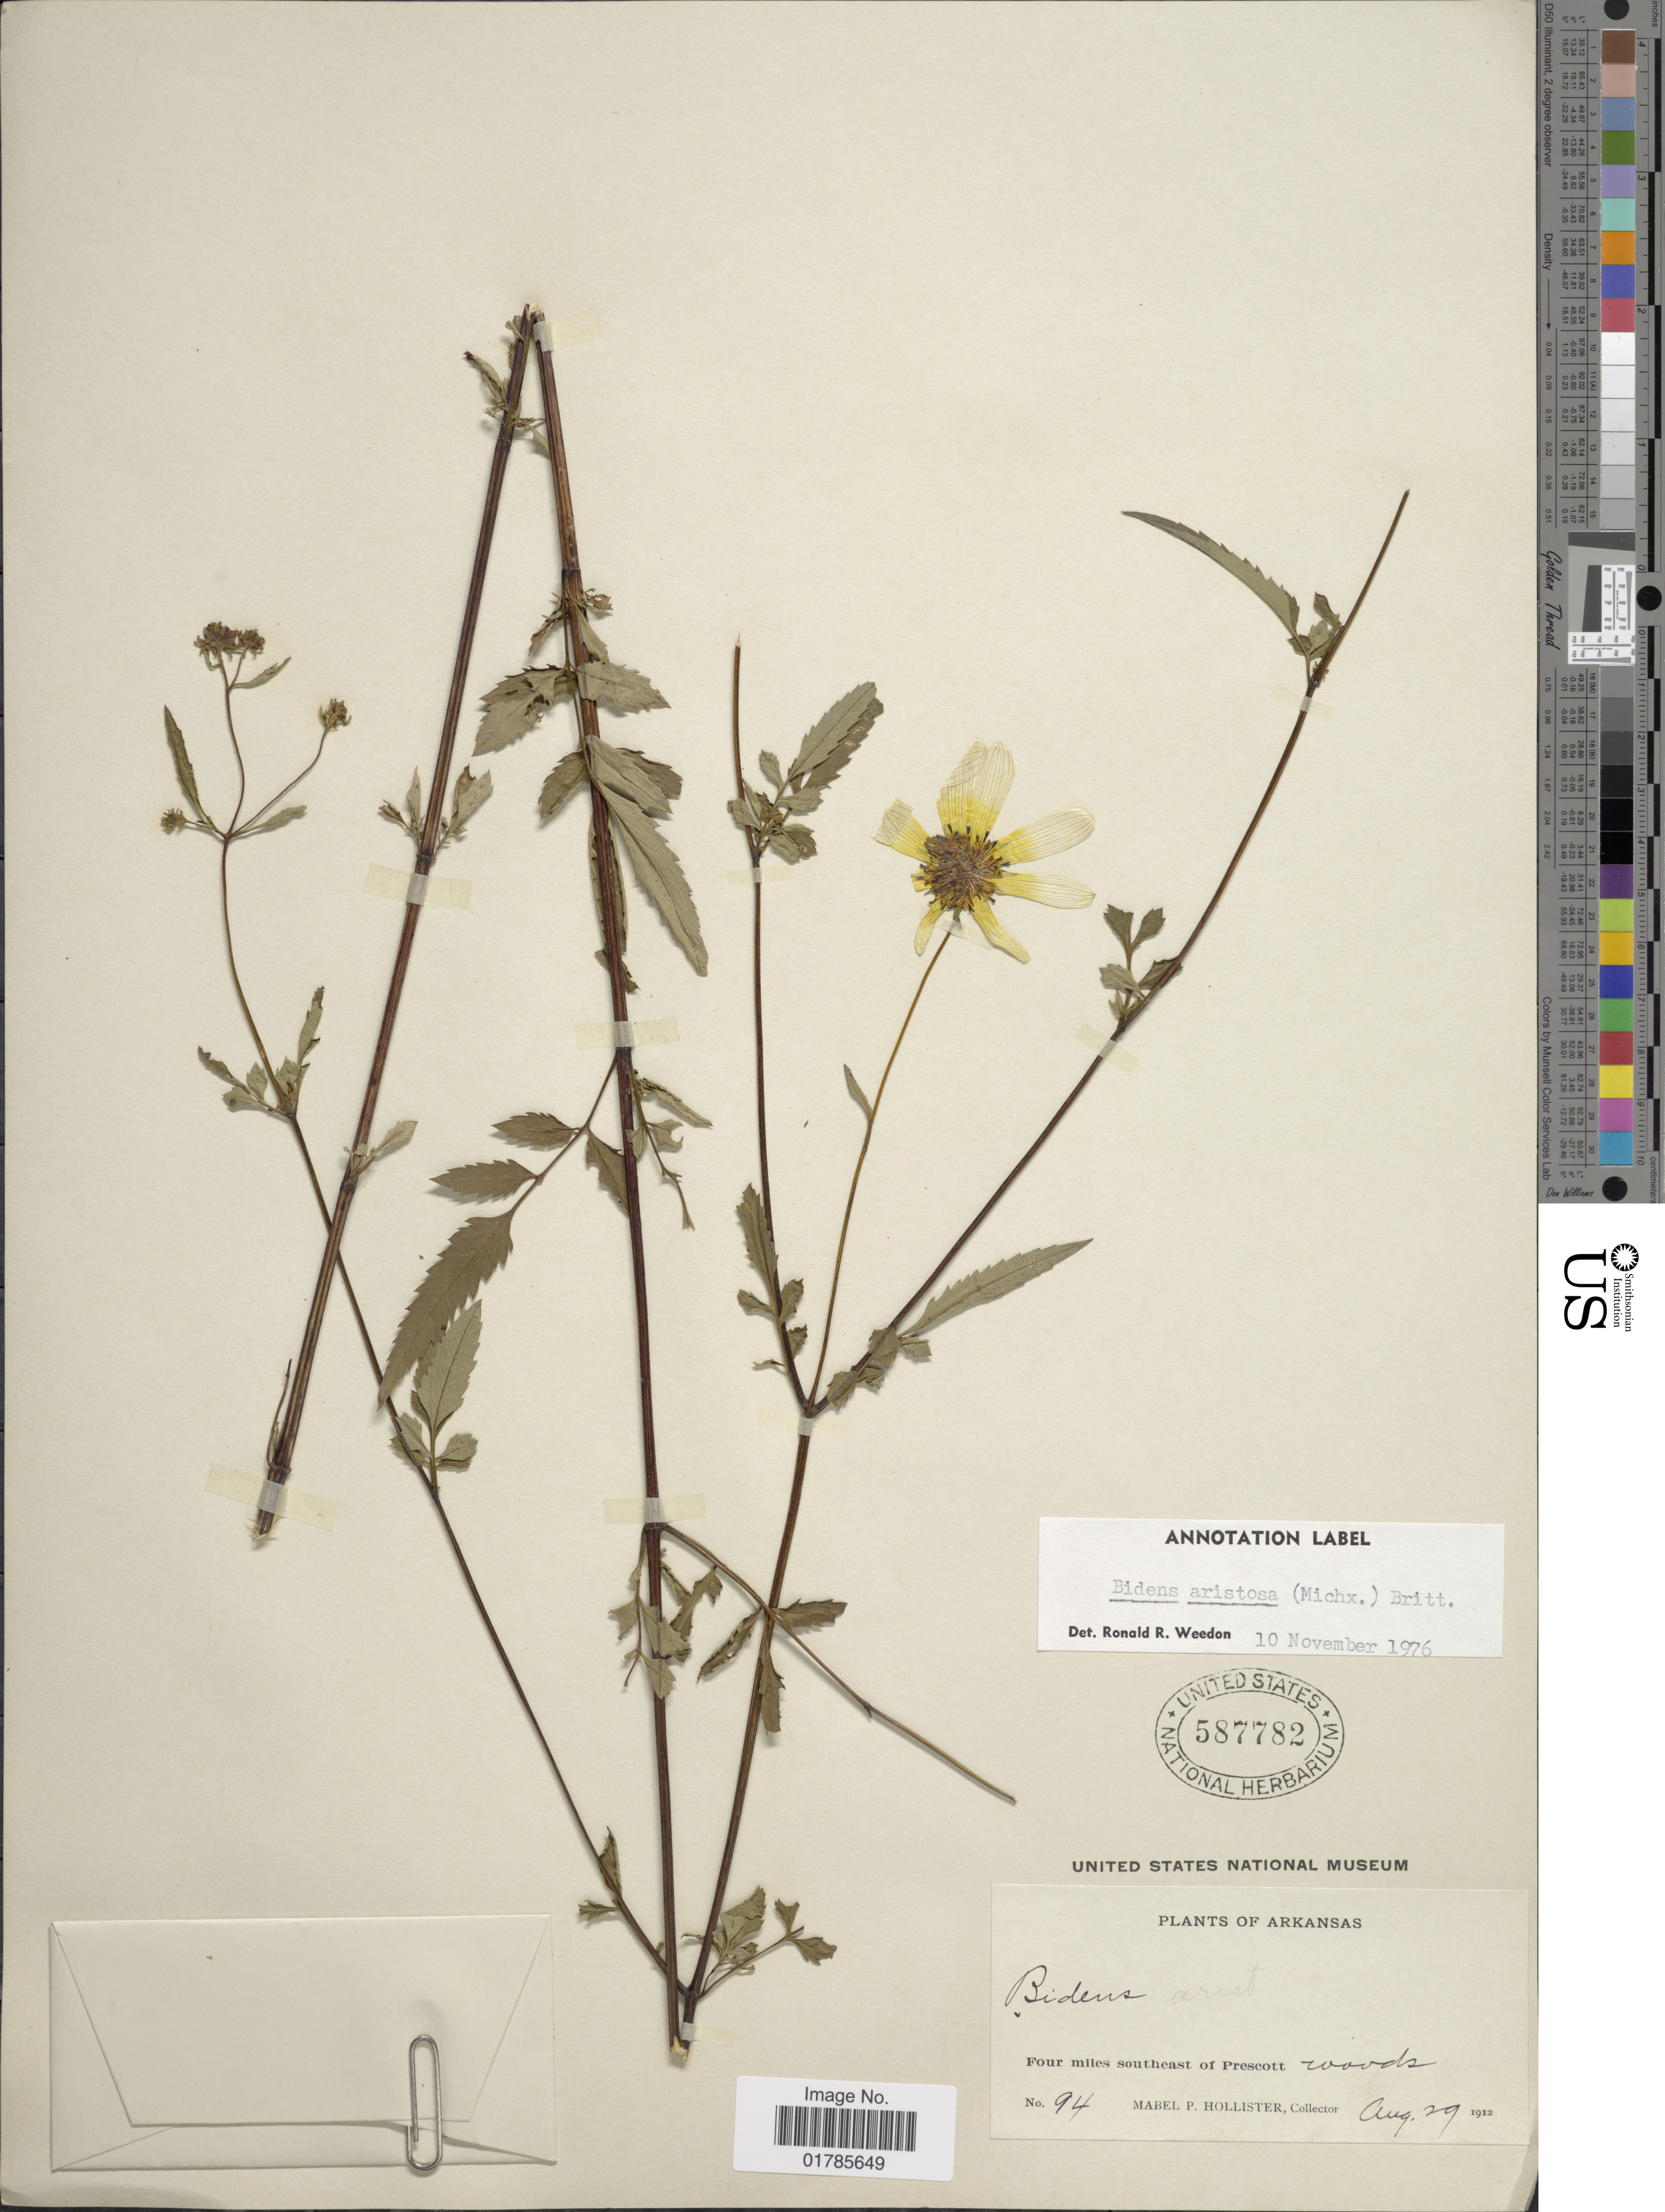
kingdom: Plantae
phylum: Tracheophyta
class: Magnoliopsida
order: Asterales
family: Asteraceae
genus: Bidens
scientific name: Bidens aristosa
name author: (Michx.) Britton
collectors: M. Hollister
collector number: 94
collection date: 1912-08-29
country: United States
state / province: Arkansas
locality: Four miles southeast of Prescott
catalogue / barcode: US 587782